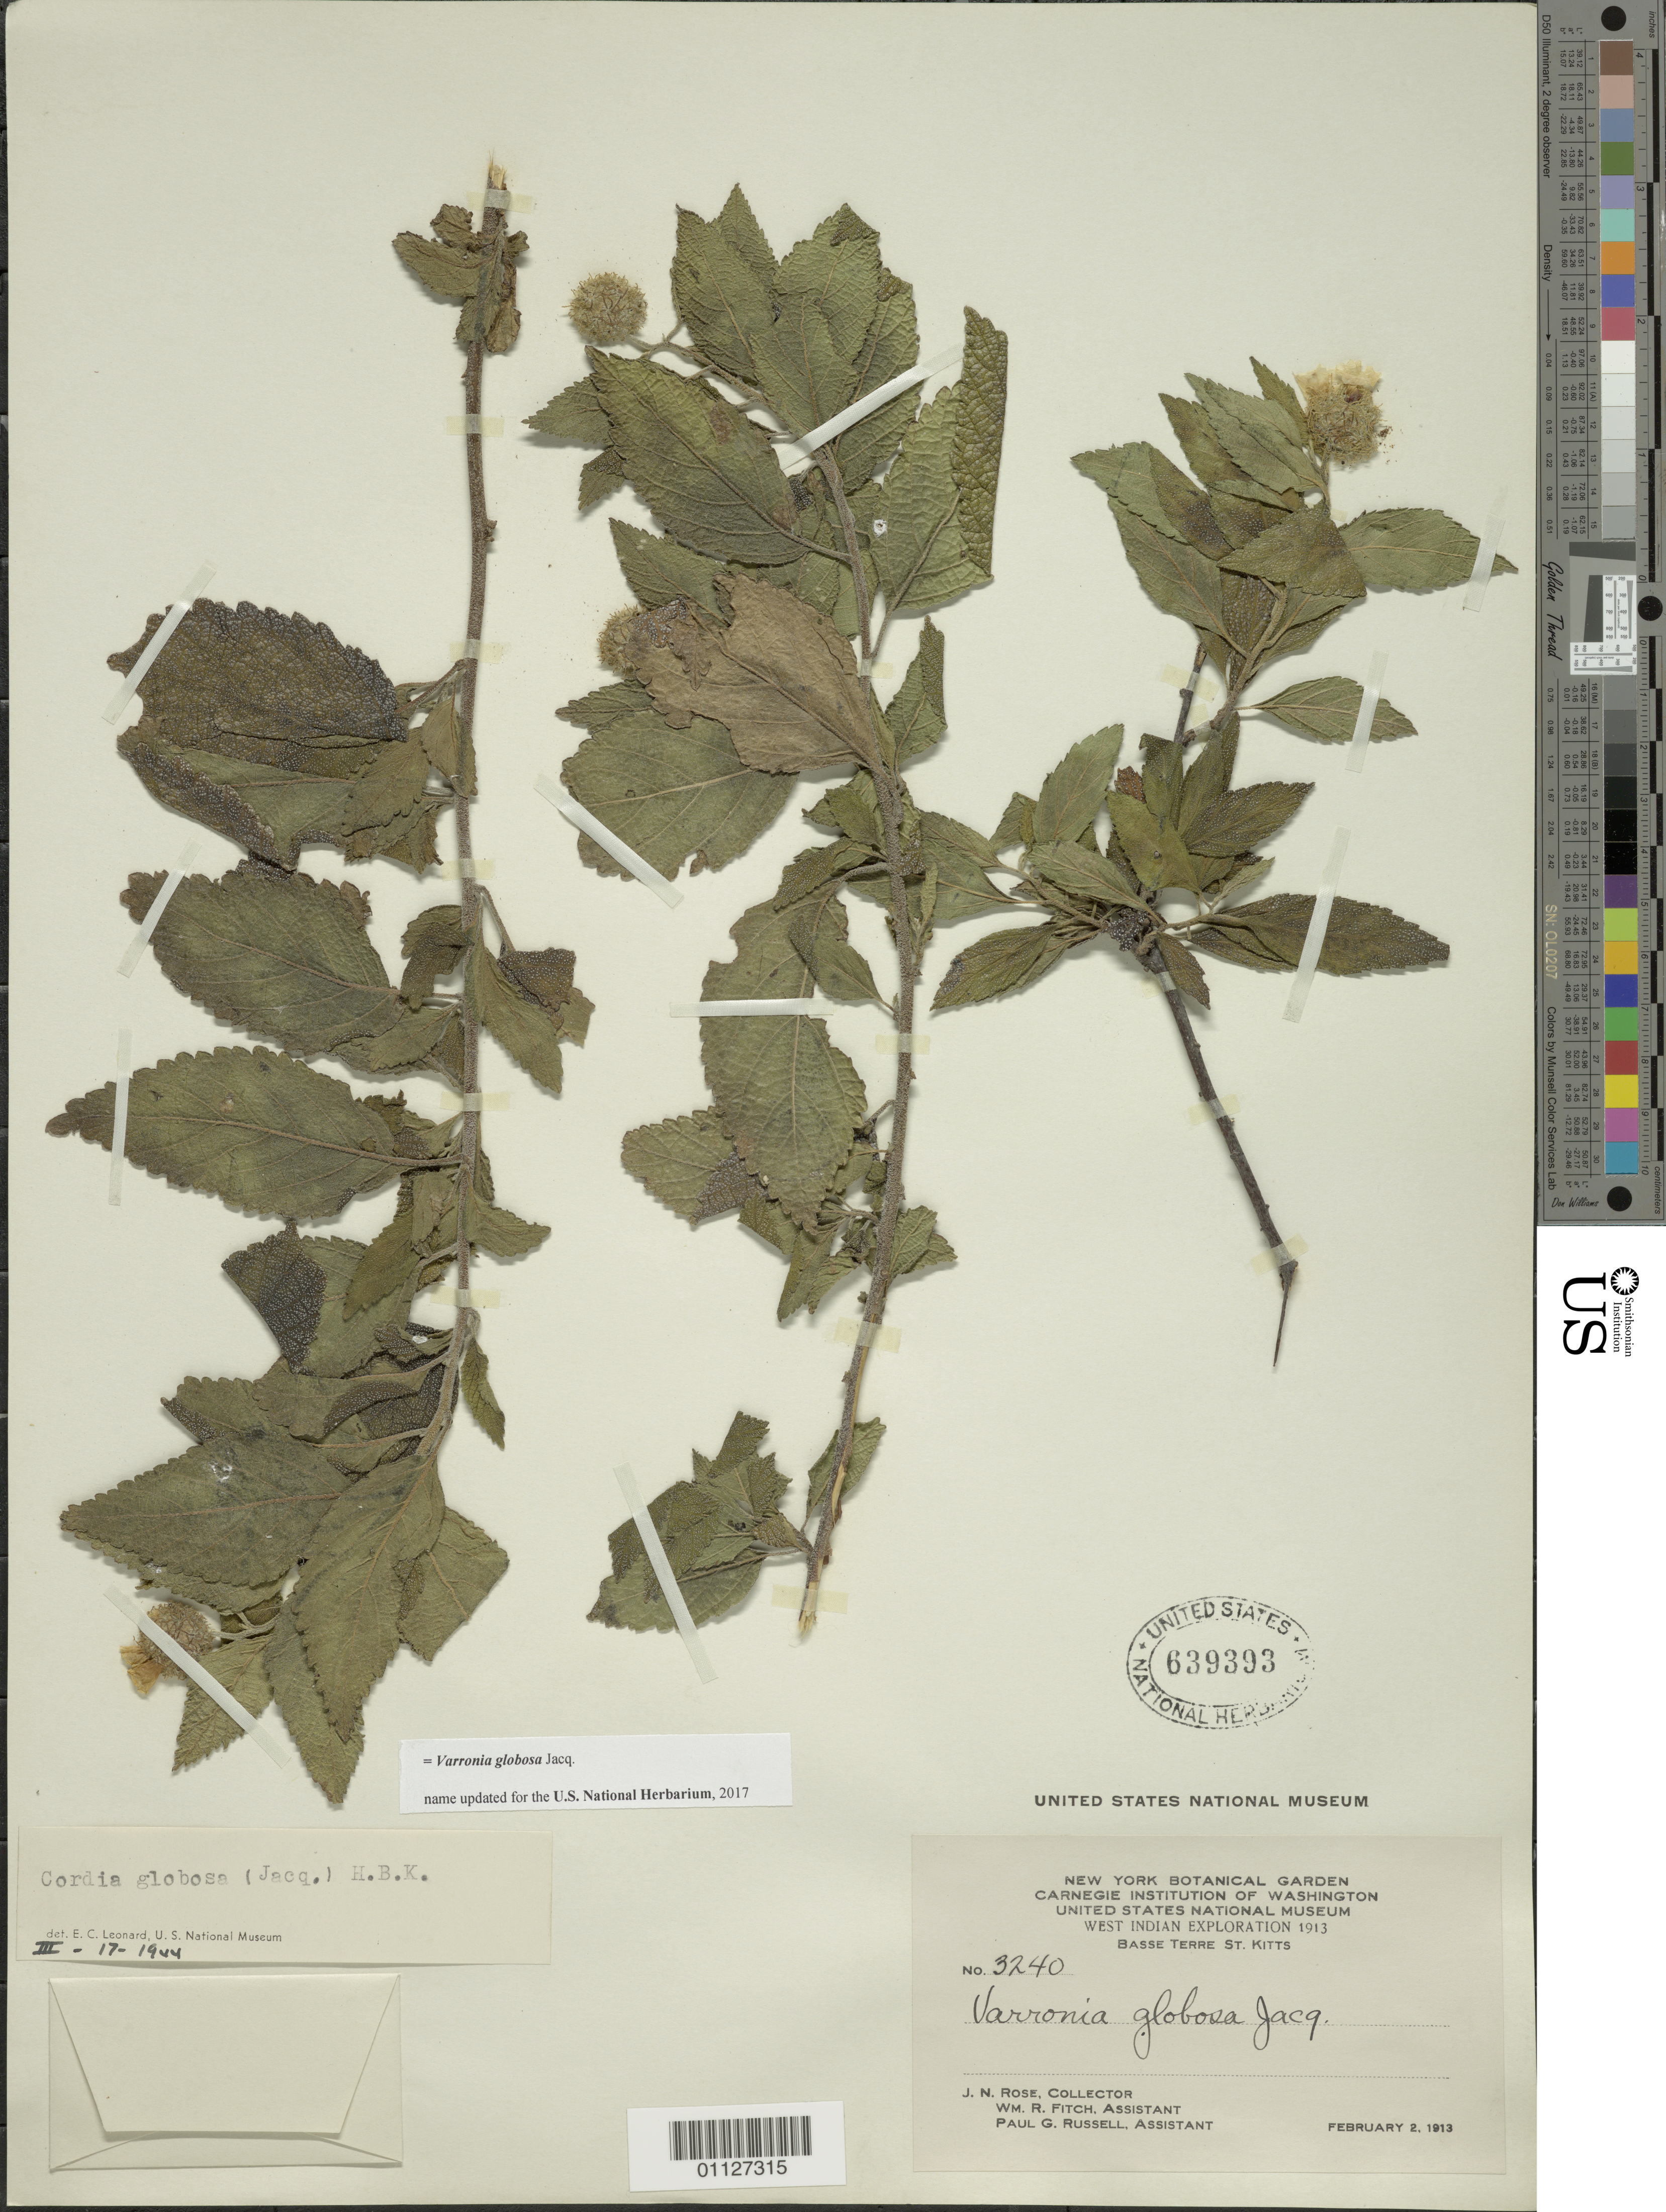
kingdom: Plantae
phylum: Tracheophyta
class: Magnoliopsida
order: Boraginales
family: Cordiaceae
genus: Varronia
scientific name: Varronia globosa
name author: Jacq.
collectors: J. N. Rose, W. R. Fitch & P. G. Russell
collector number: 3240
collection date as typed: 02 Feb 1913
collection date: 1913-02-02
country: St. Christopher-Nevis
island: St. Christopher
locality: Basse Terre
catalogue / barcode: US 639393